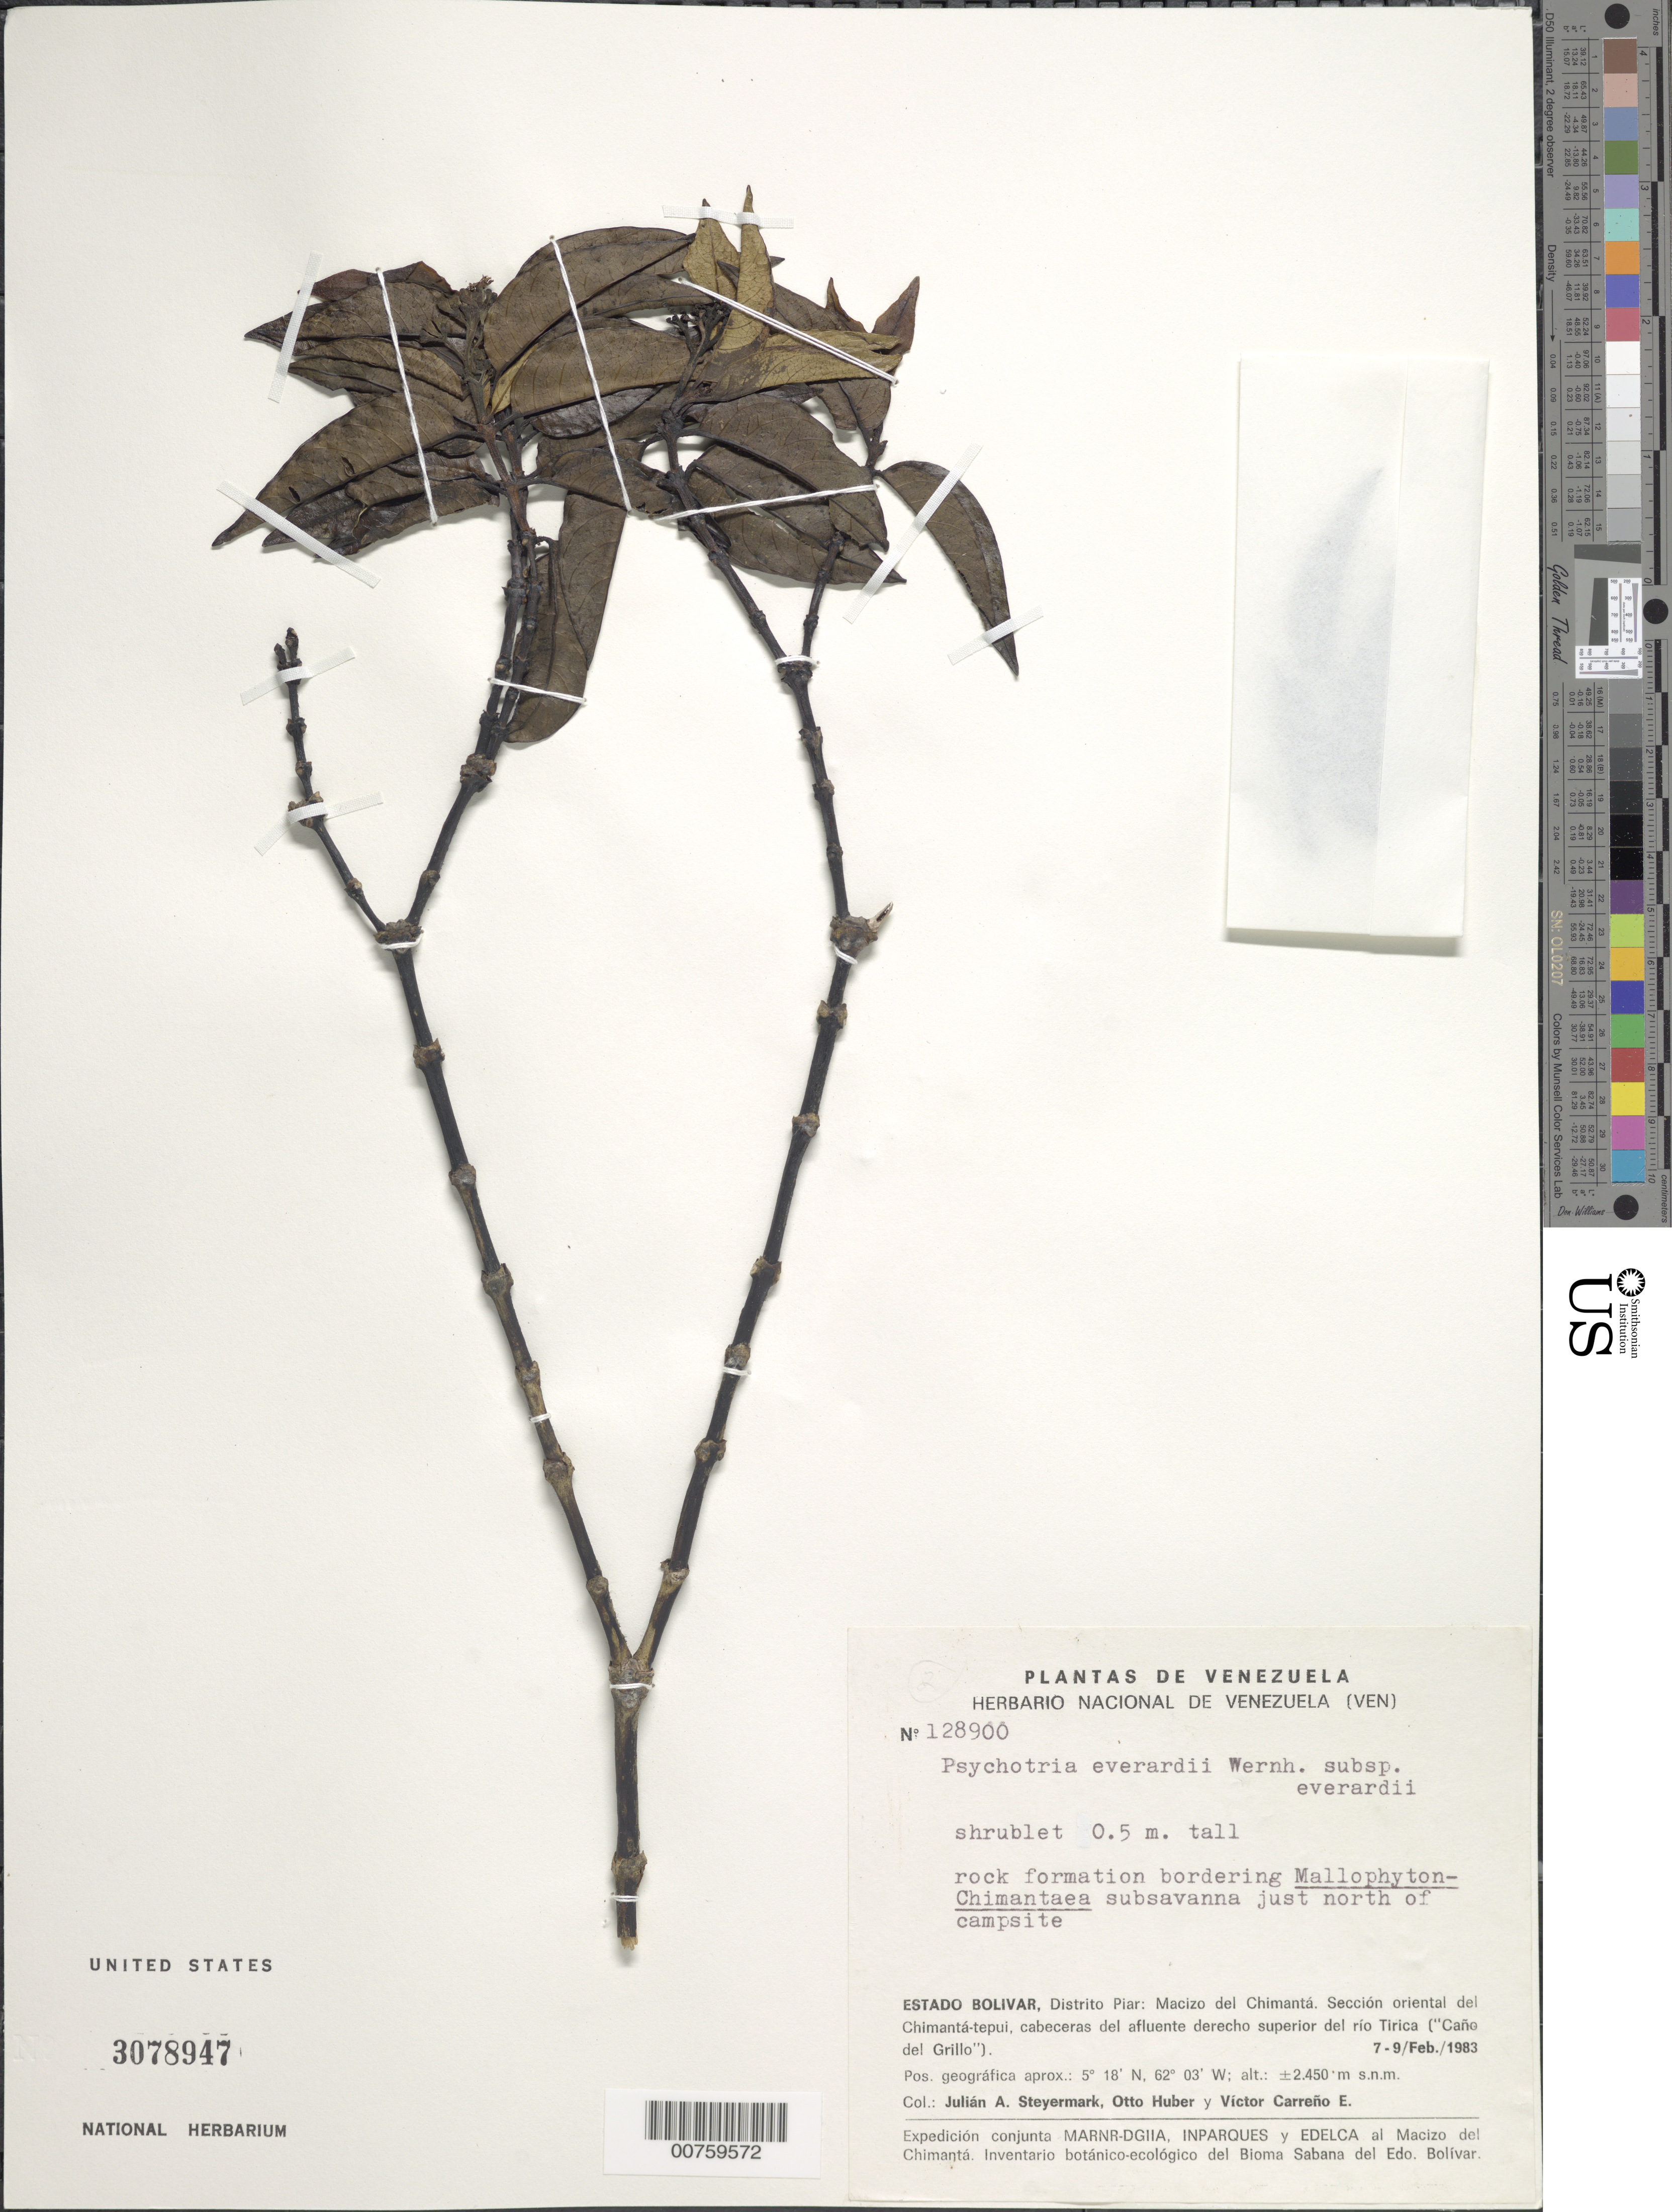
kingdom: Plantae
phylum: Tracheophyta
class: Magnoliopsida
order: Gentianales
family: Rubiaceae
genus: Psychotria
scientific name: Psychotria everardii subsp. everardii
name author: Wernham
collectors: J. Steyermark, O. Huber & V. Carreño E.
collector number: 128900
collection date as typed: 7-Feb-83 to 9-Feb-83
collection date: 1983-02-07/1983-02-09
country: Venezuela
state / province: Bolívar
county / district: Piar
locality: Macizo del Chimantá, sect. oriental del Chimantá-tepuí, cabeceras del afluente derecho superíor del Río Tirica (Caño del Grillo)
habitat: Rock formation bordering Mallophyton-Chimantaea subsavanna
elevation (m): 2450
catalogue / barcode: US 3078947